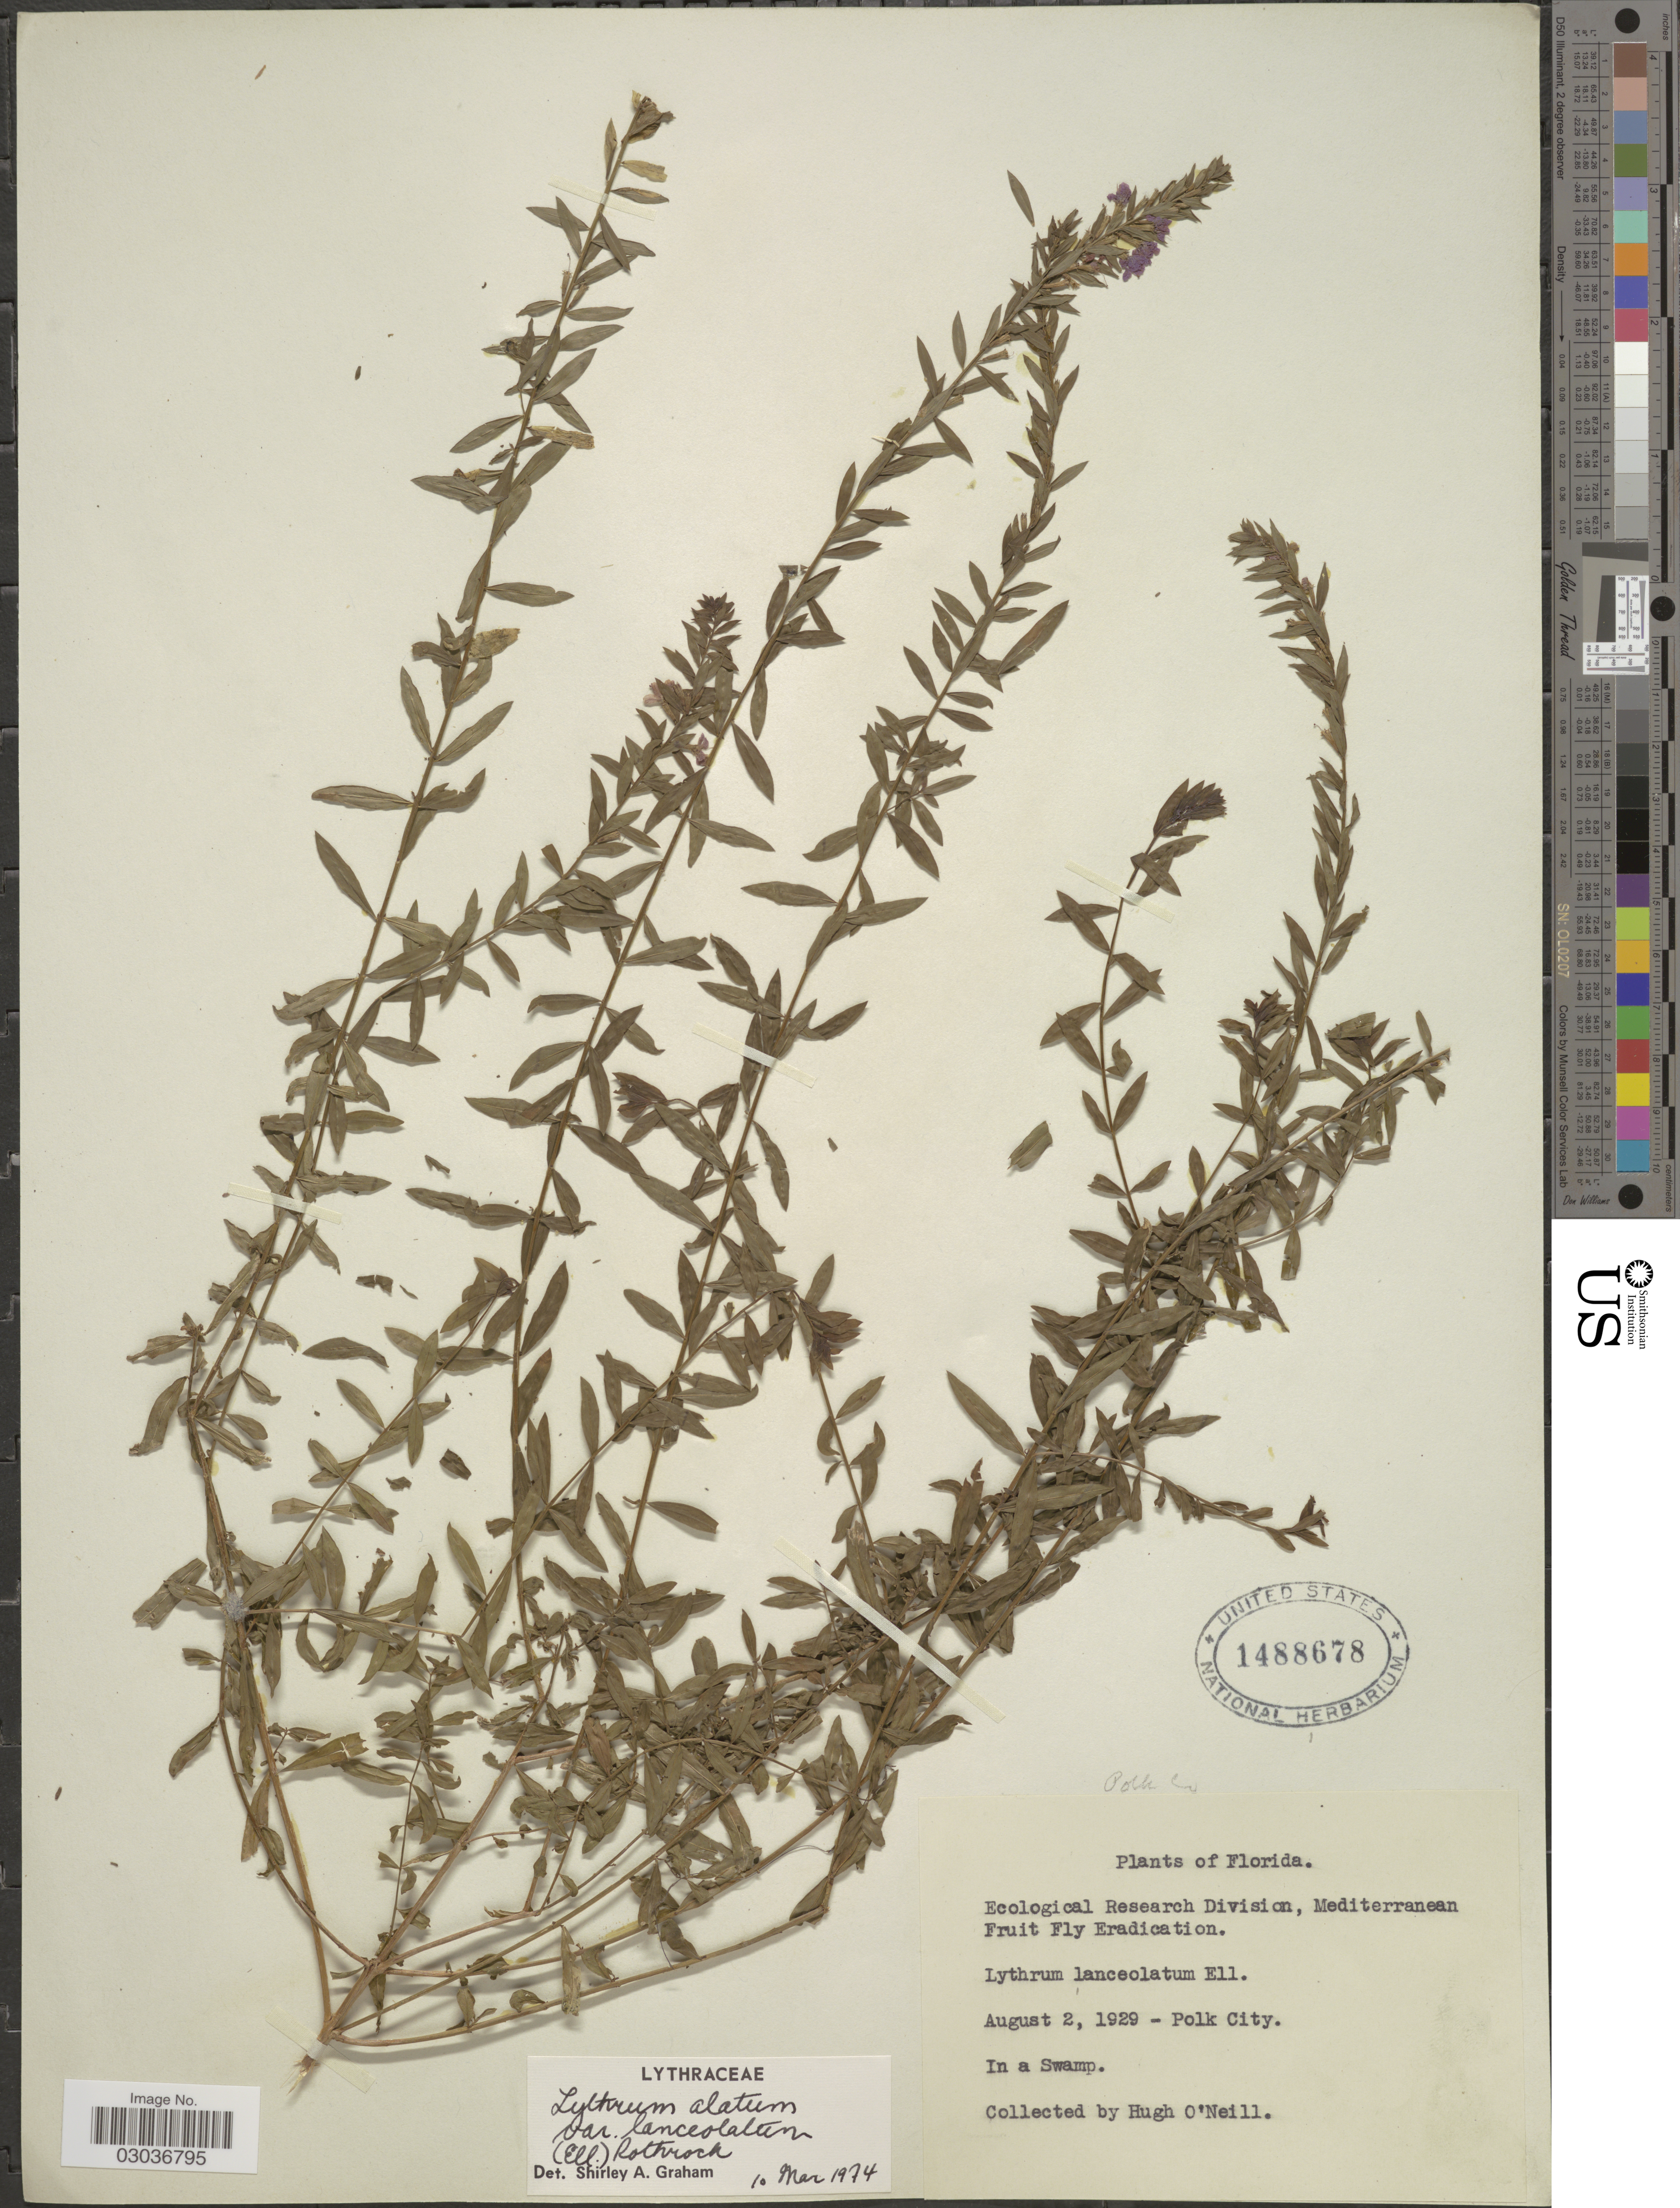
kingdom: Plantae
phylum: Tracheophyta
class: Magnoliopsida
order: Myrtales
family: Lythraceae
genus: Lythrum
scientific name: Lythrum alatum var. lanceolatum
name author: (Elliott) A. Gray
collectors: H. O'Neill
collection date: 1929-08-02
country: United States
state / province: Florida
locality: Polk Co. Polk City.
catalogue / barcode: US 1488678